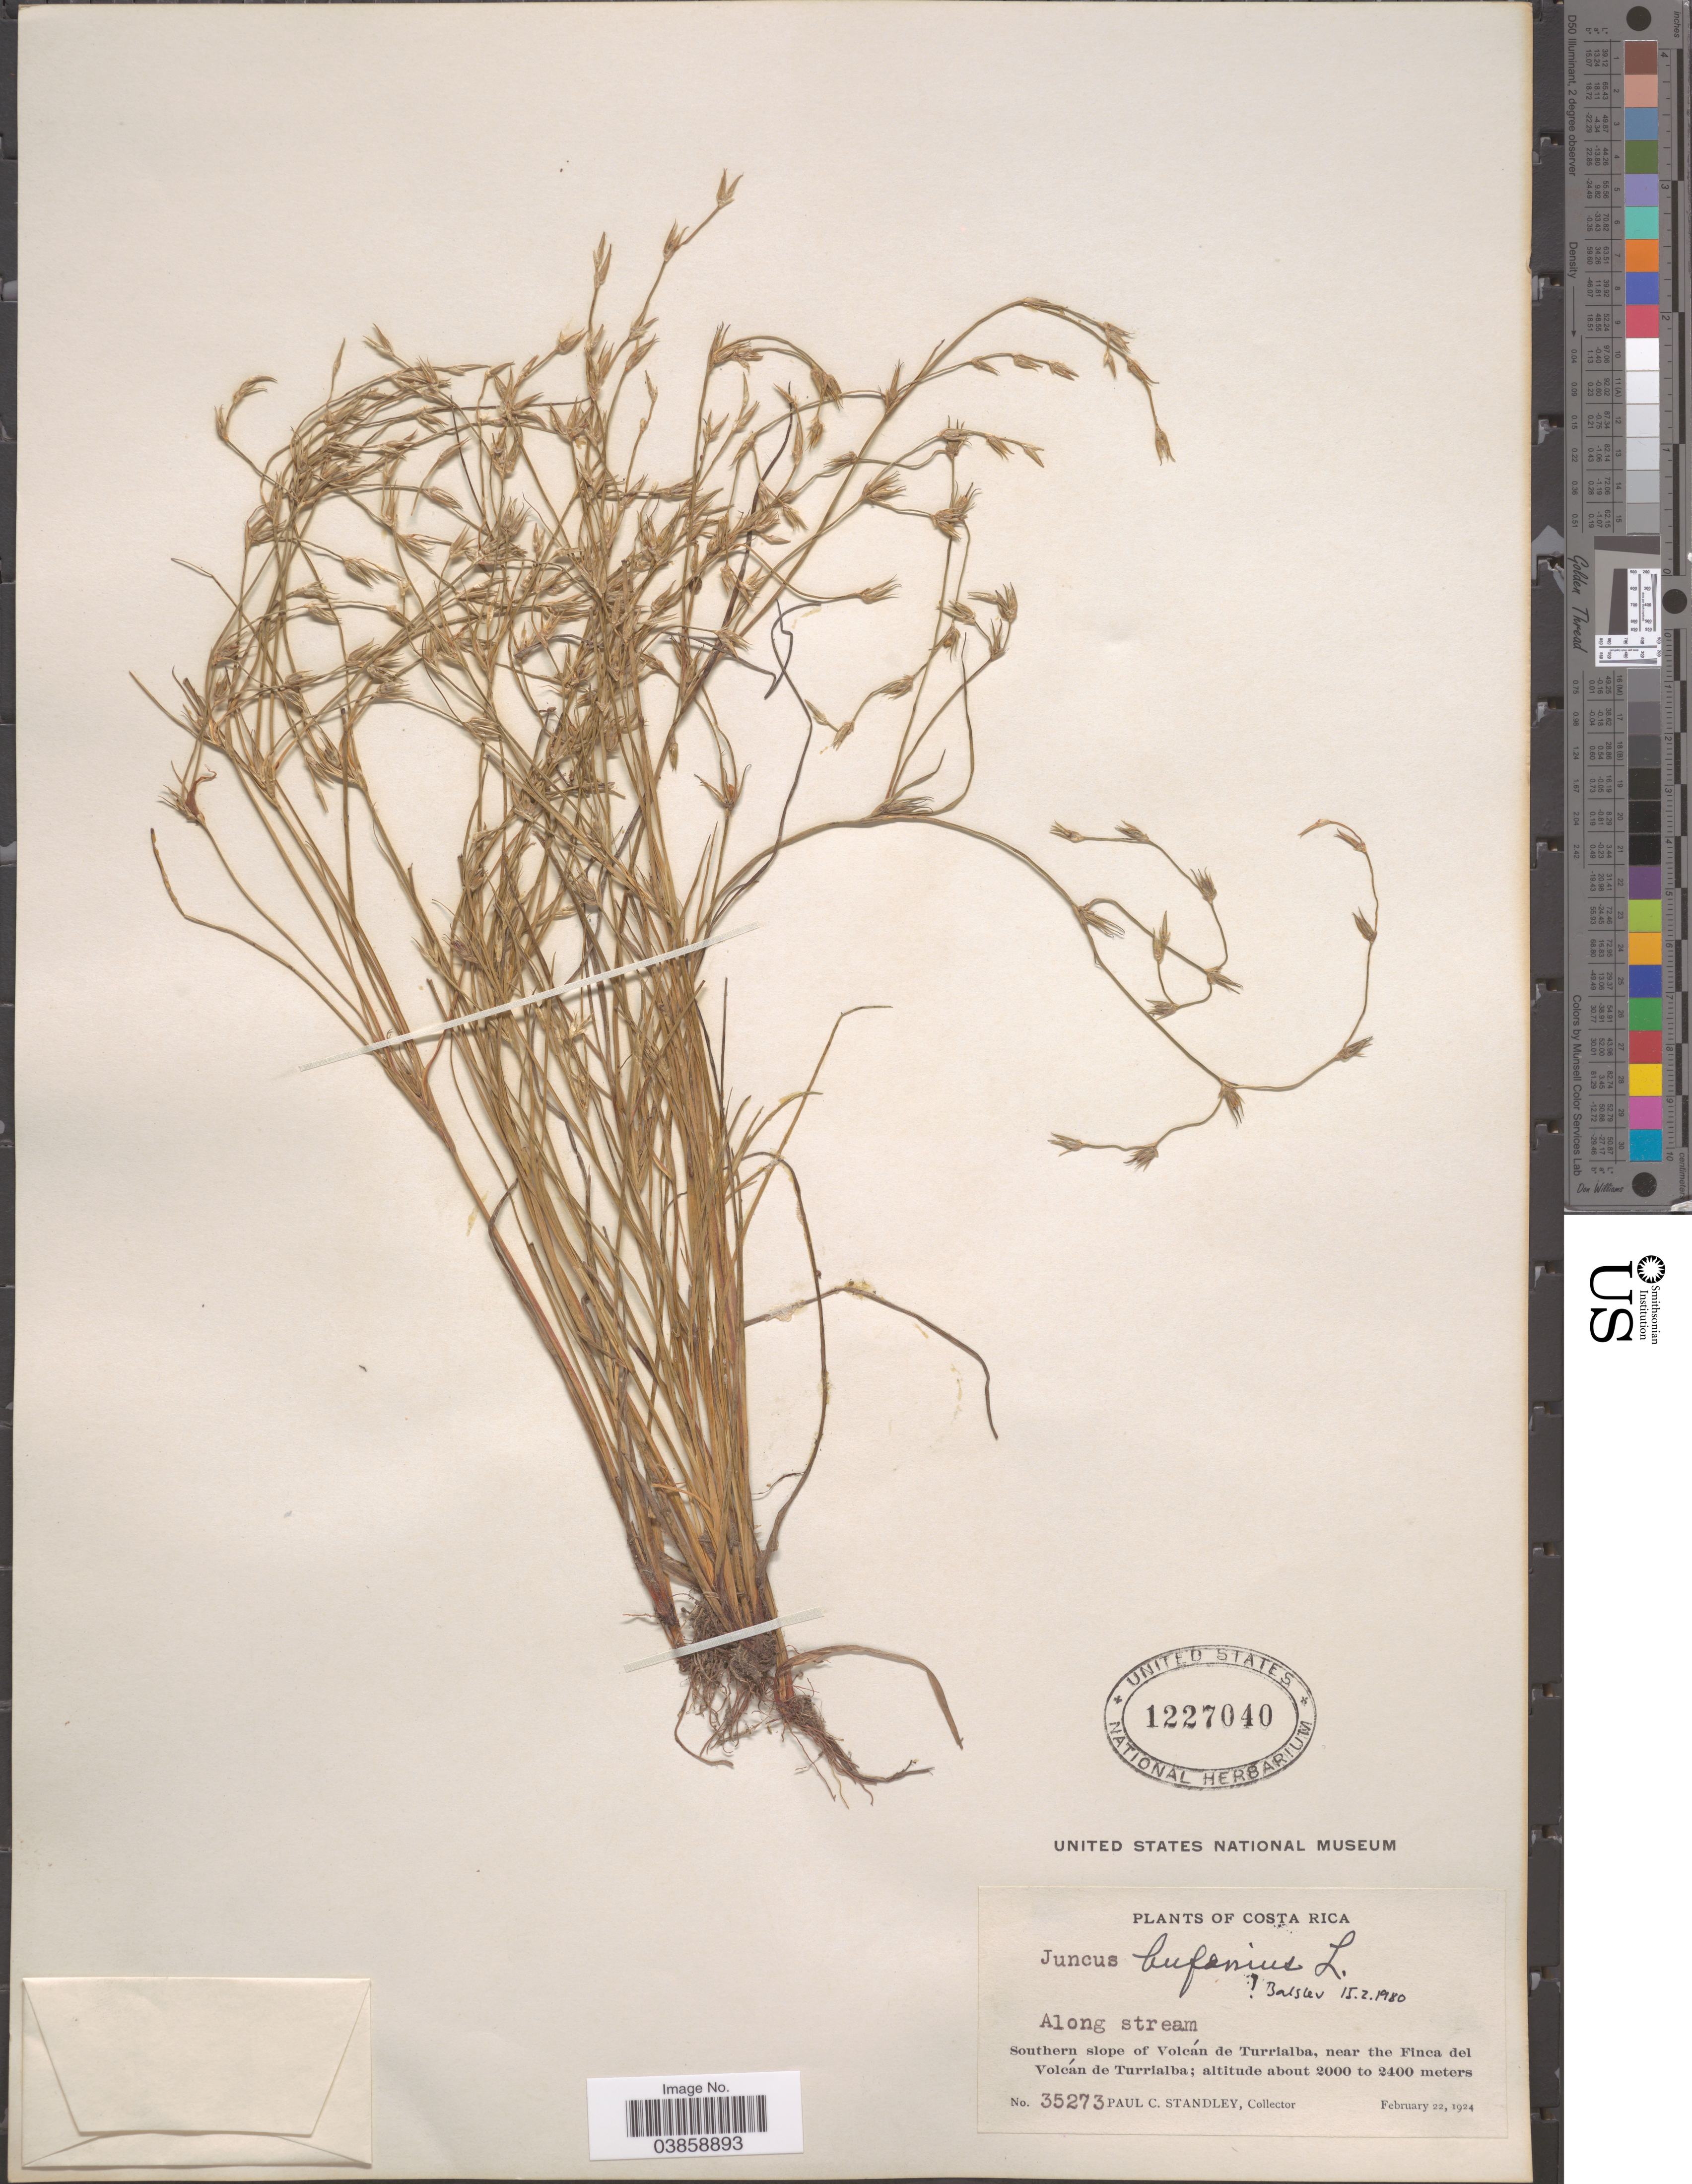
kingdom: Plantae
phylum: Tracheophyta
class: Liliopsida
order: Poales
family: Juncaceae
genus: Juncus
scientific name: Juncus bufonius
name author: L.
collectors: P. C. Standley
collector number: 35273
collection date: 1924-02-22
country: Costa Rica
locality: Southern slope of Volcán de Turrialba, near the Finca del Volcán de Turrialba.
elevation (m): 2000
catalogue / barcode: US 1227040